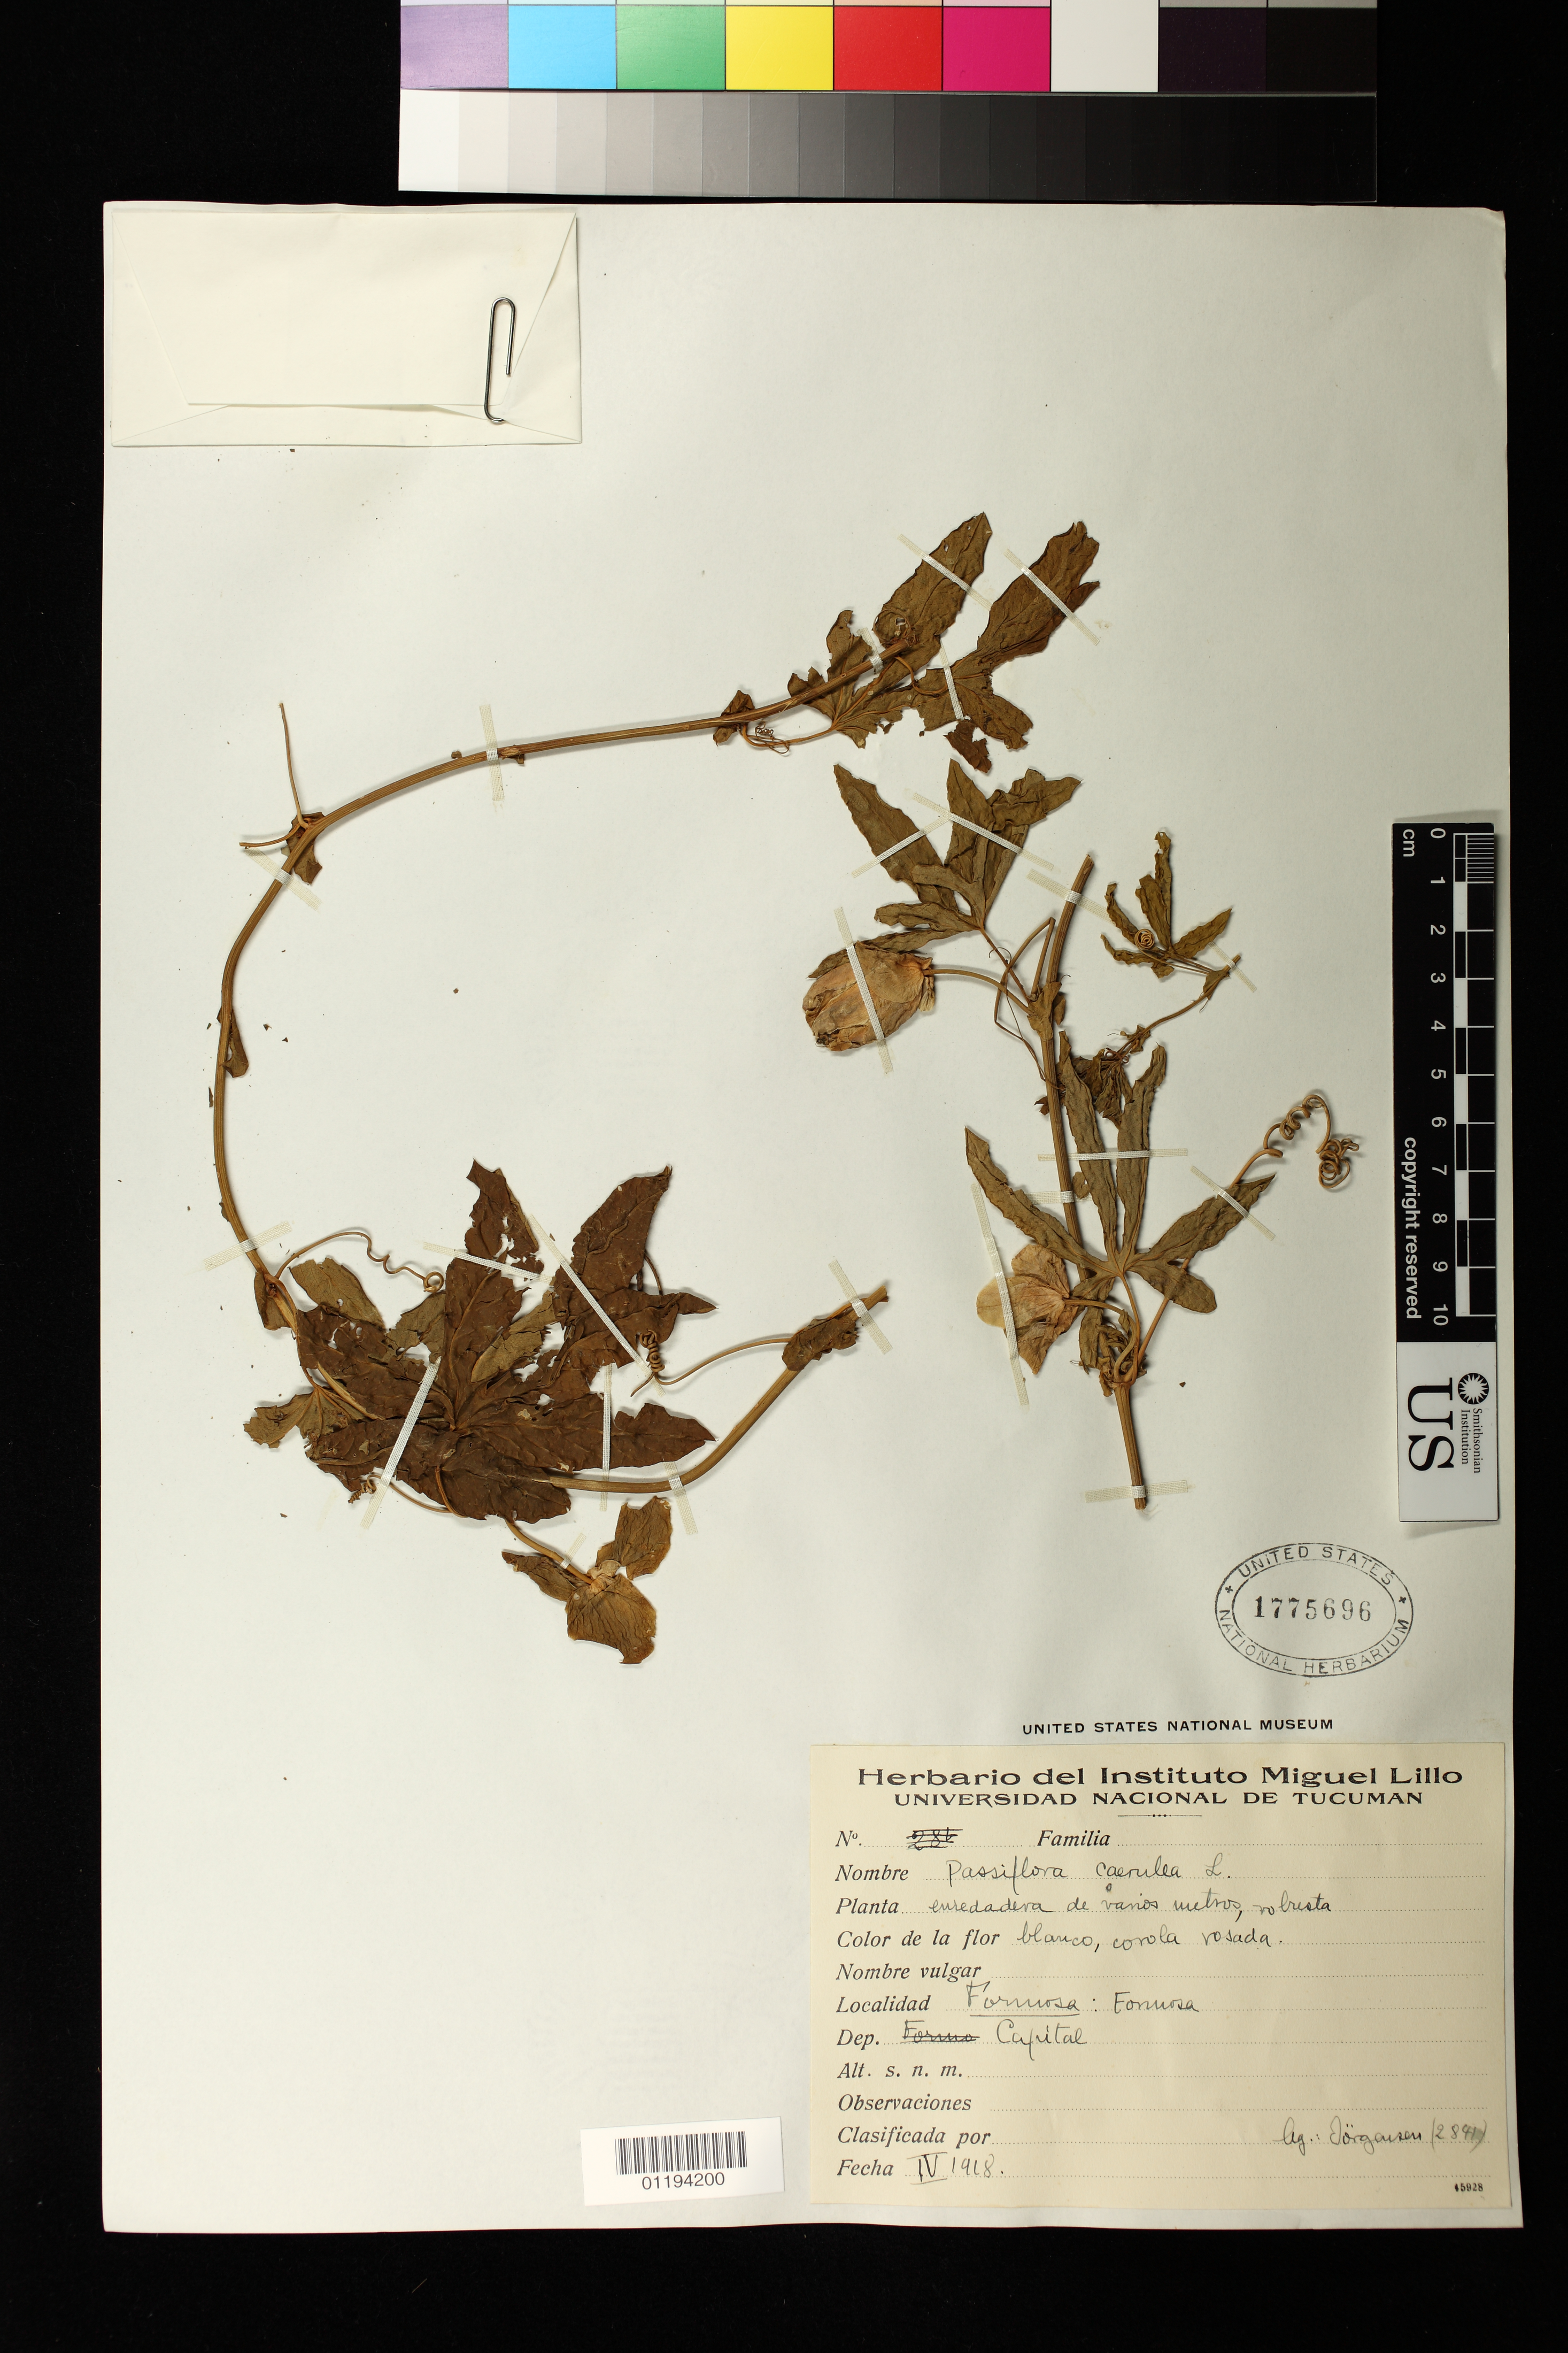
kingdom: Plantae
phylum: Tracheophyta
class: Magnoliopsida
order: Malpighiales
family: Passifloraceae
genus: Passiflora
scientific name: Passiflora caerulea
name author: L.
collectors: Jorgensen, --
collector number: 2841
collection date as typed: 1918-04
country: Argentina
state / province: Formosa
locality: Formosa: Formosa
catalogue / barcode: US 1775696